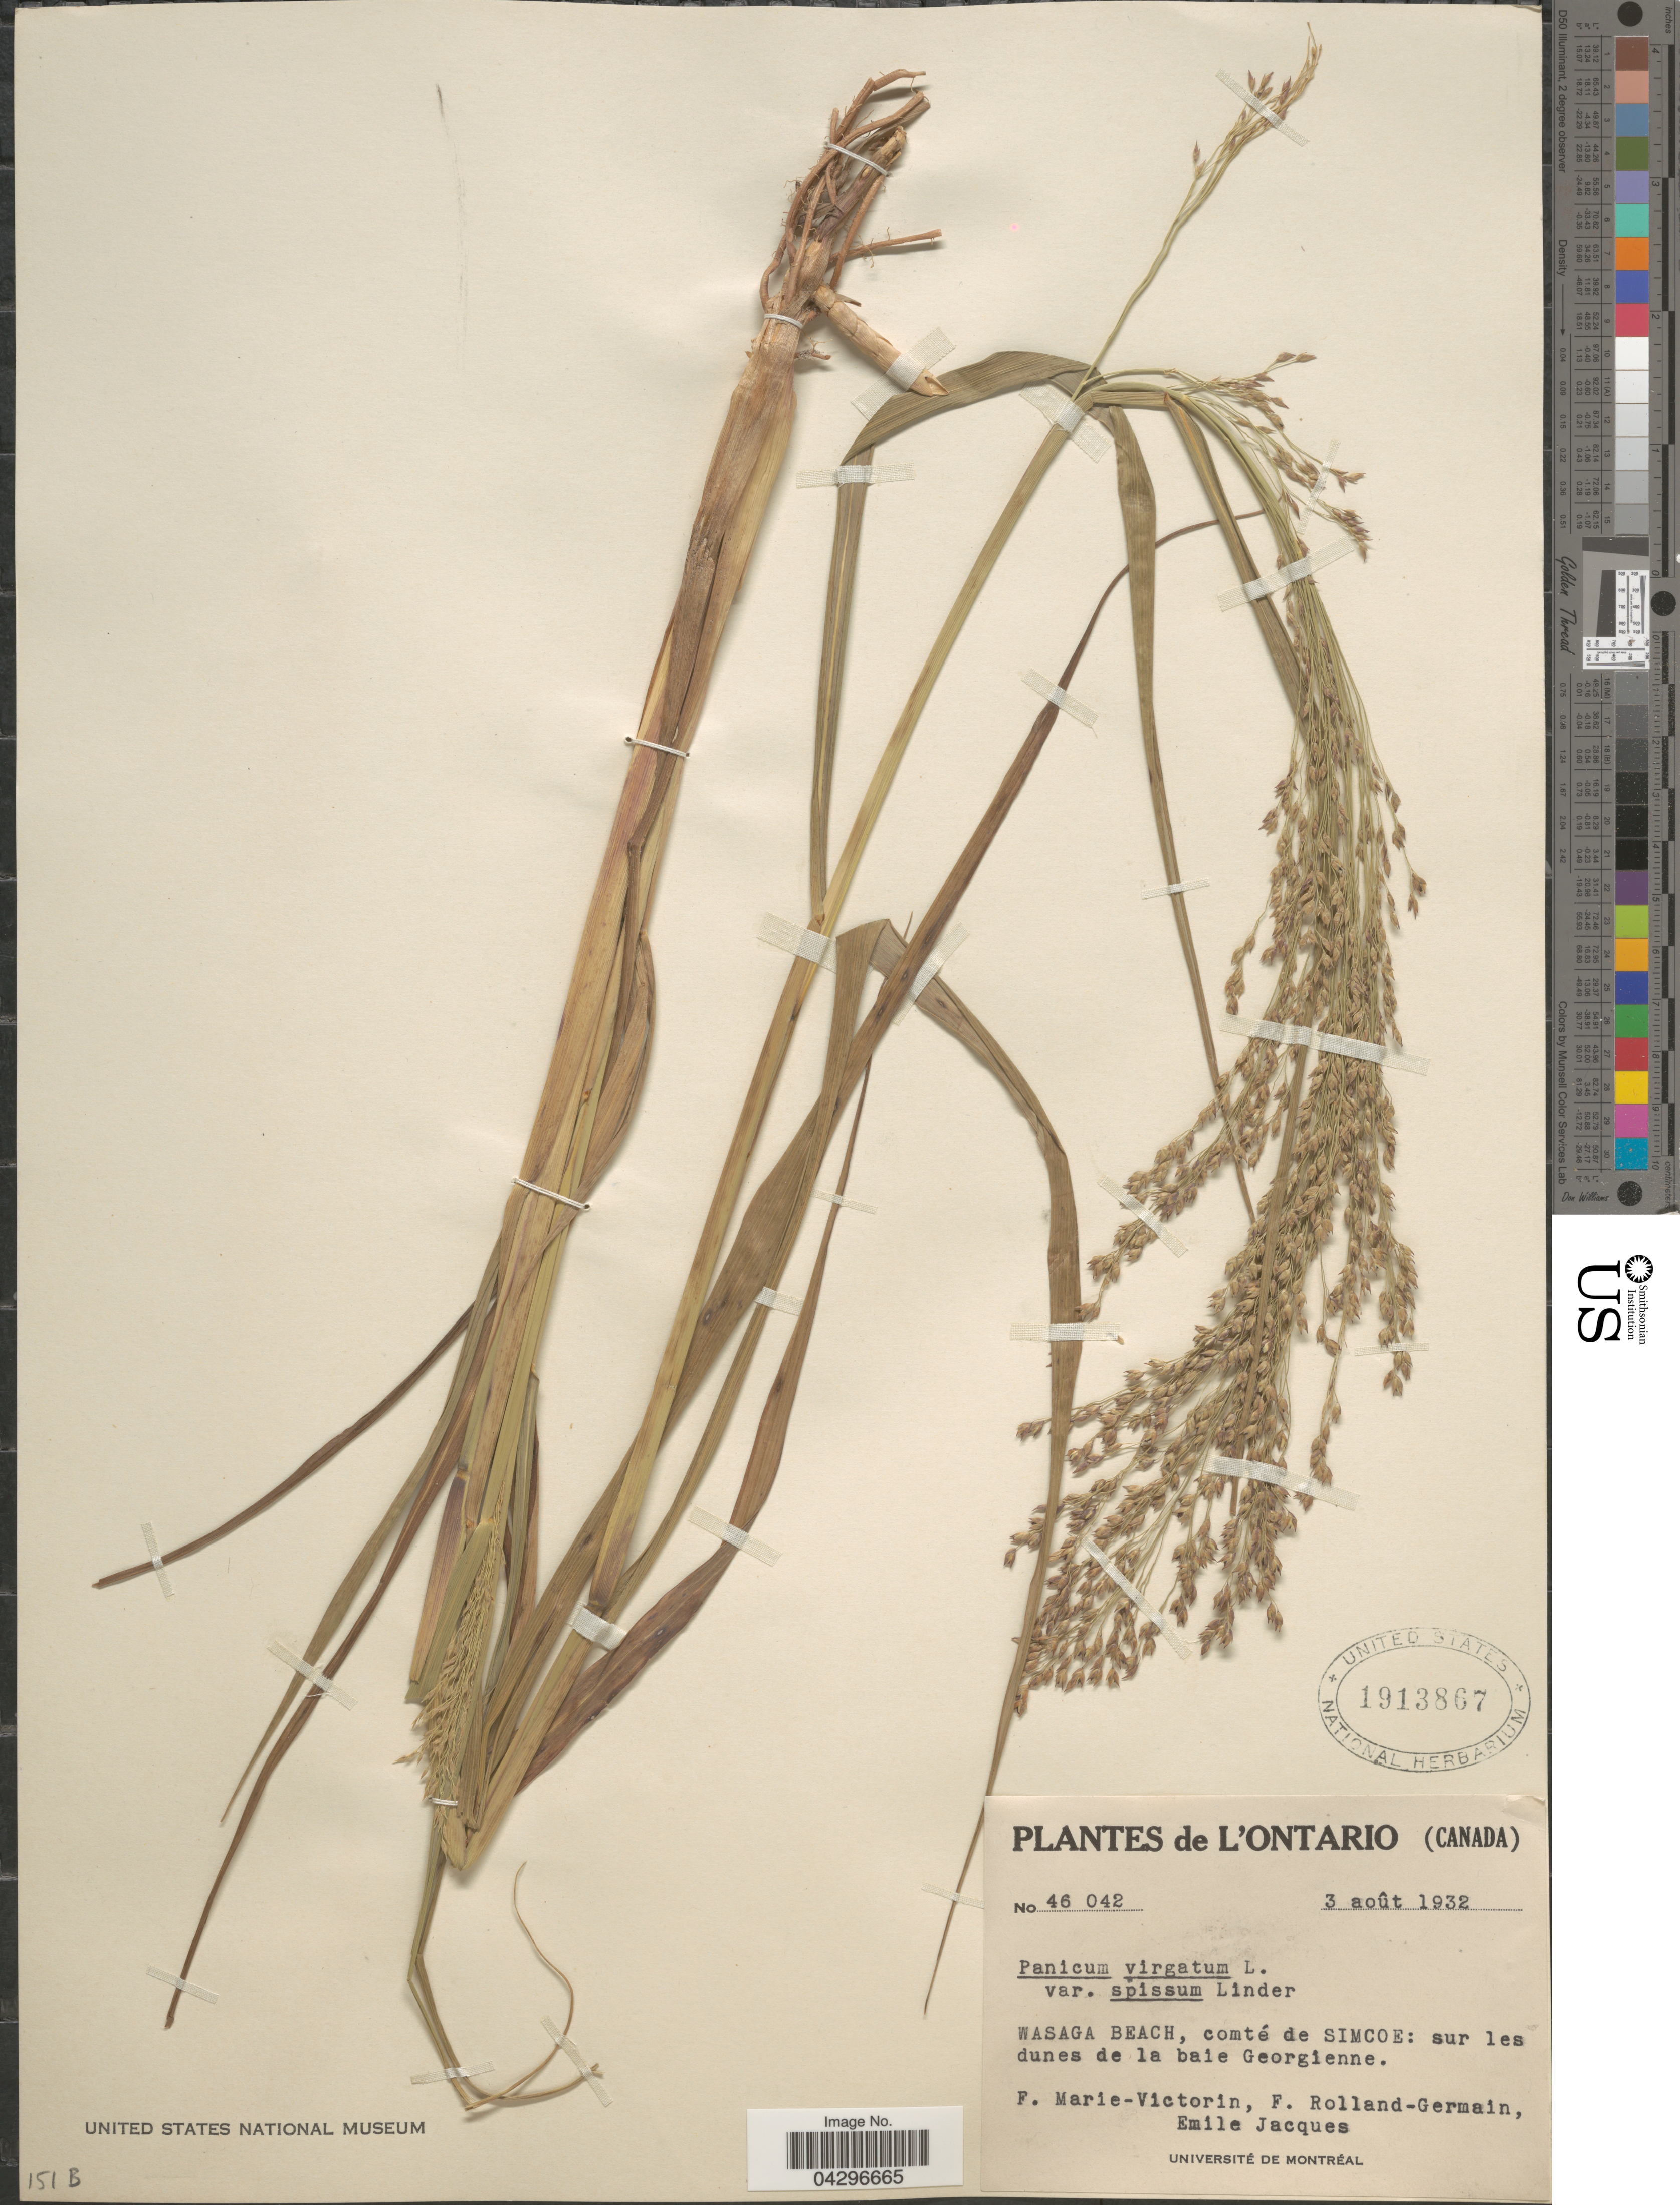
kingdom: Plantae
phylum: Tracheophyta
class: Liliopsida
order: Poales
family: Poaceae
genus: Panicum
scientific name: Panicum virgatum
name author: L.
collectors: F. Marie-Victorin, Rolland-Germain & E. Jacques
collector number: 46042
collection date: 1932-08-03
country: Canada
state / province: Ontario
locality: Wasaga Beach, comté de Simcoe: sur les dunes de la baie Georgienne.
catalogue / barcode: US 1913867